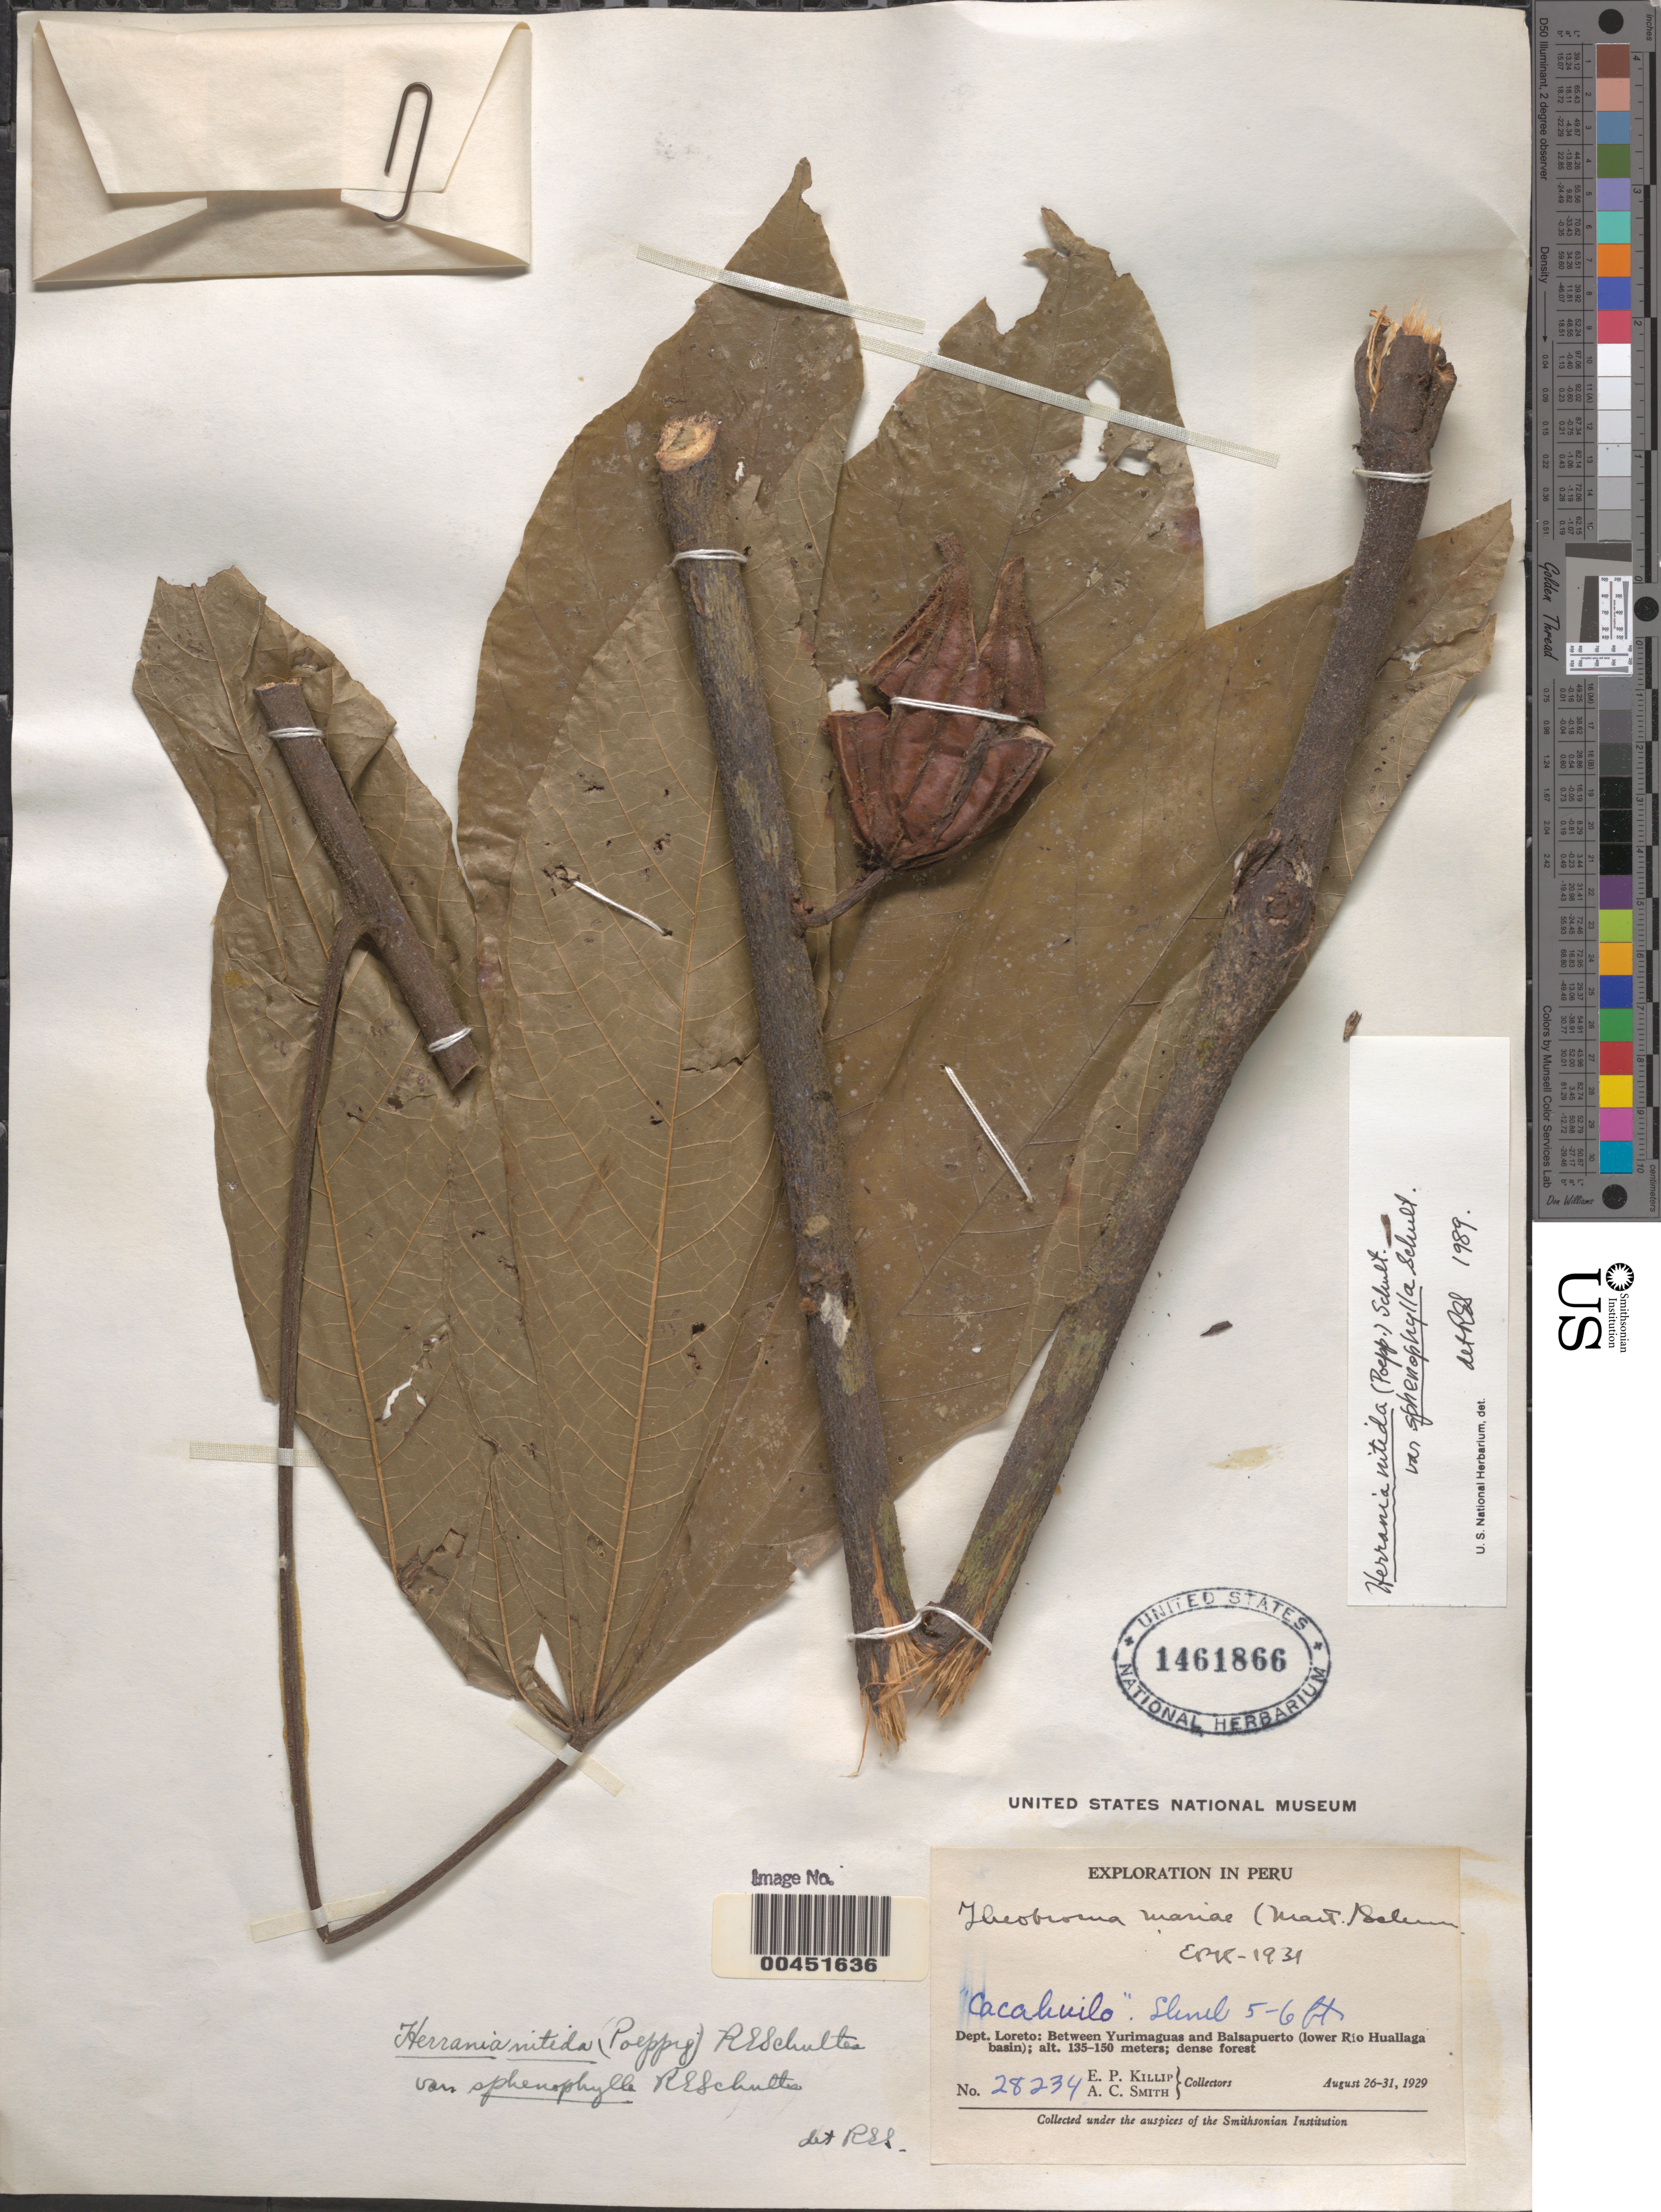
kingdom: Plantae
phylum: Tracheophyta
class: Magnoliopsida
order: Malvales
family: Malvaceae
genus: Herrania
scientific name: Herrania nitida var. sphenophylla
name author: R.E. Schult.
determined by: Schultes, R. E.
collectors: E. P. Killip & A. C. Smith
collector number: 28234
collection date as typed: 26 Aug 1929 to 31 Aug 1929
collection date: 1929-08-26/1929-08-31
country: Peru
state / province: Loreto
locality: between Yurimaguas and Balsapuerto (lower Río Huallaga basin)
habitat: dense forest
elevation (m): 135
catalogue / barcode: US 1461866